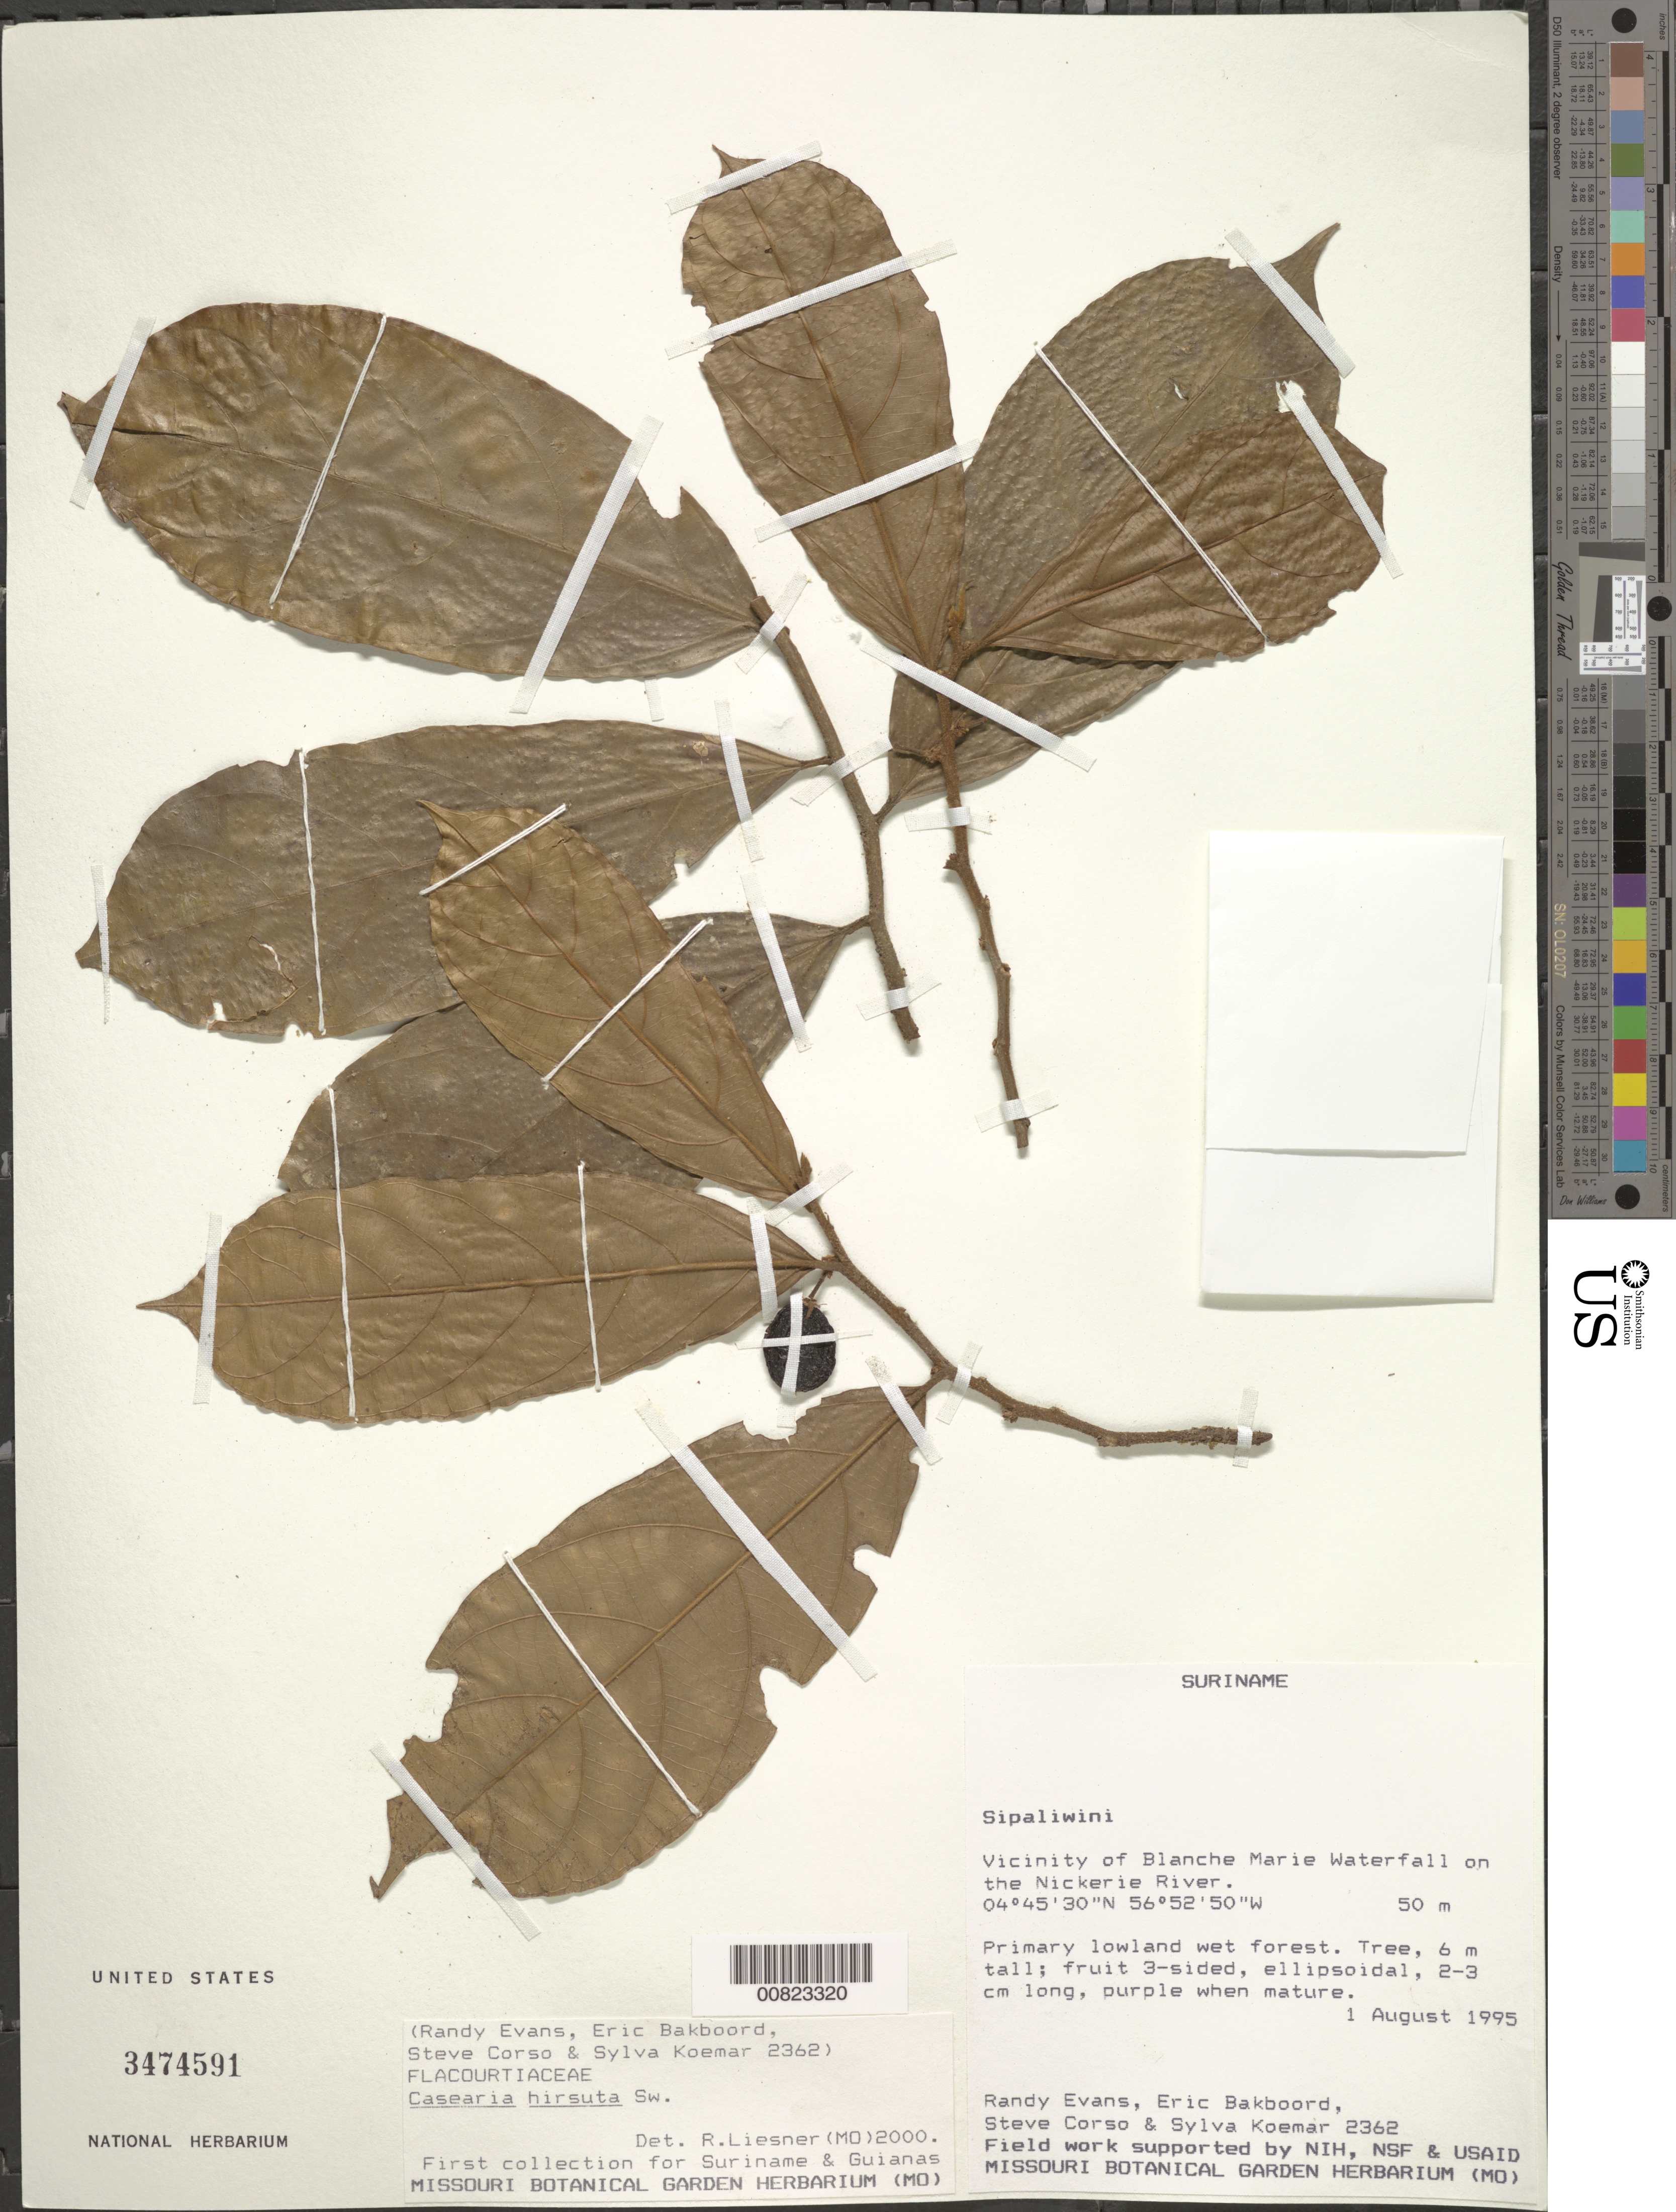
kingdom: Plantae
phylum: Tracheophyta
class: Magnoliopsida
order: Malpighiales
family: Salicaceae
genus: Casearia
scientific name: Casearia hirsuta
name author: Sw.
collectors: R. Evans, E. Bakboord, S. Corso & S. Koemar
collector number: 2362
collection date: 1995-08-01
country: Suriname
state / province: Sipaliwini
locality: Vicinity of Blanche Marie Waterfall on the Nickerie River.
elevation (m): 50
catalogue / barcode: US 3474591